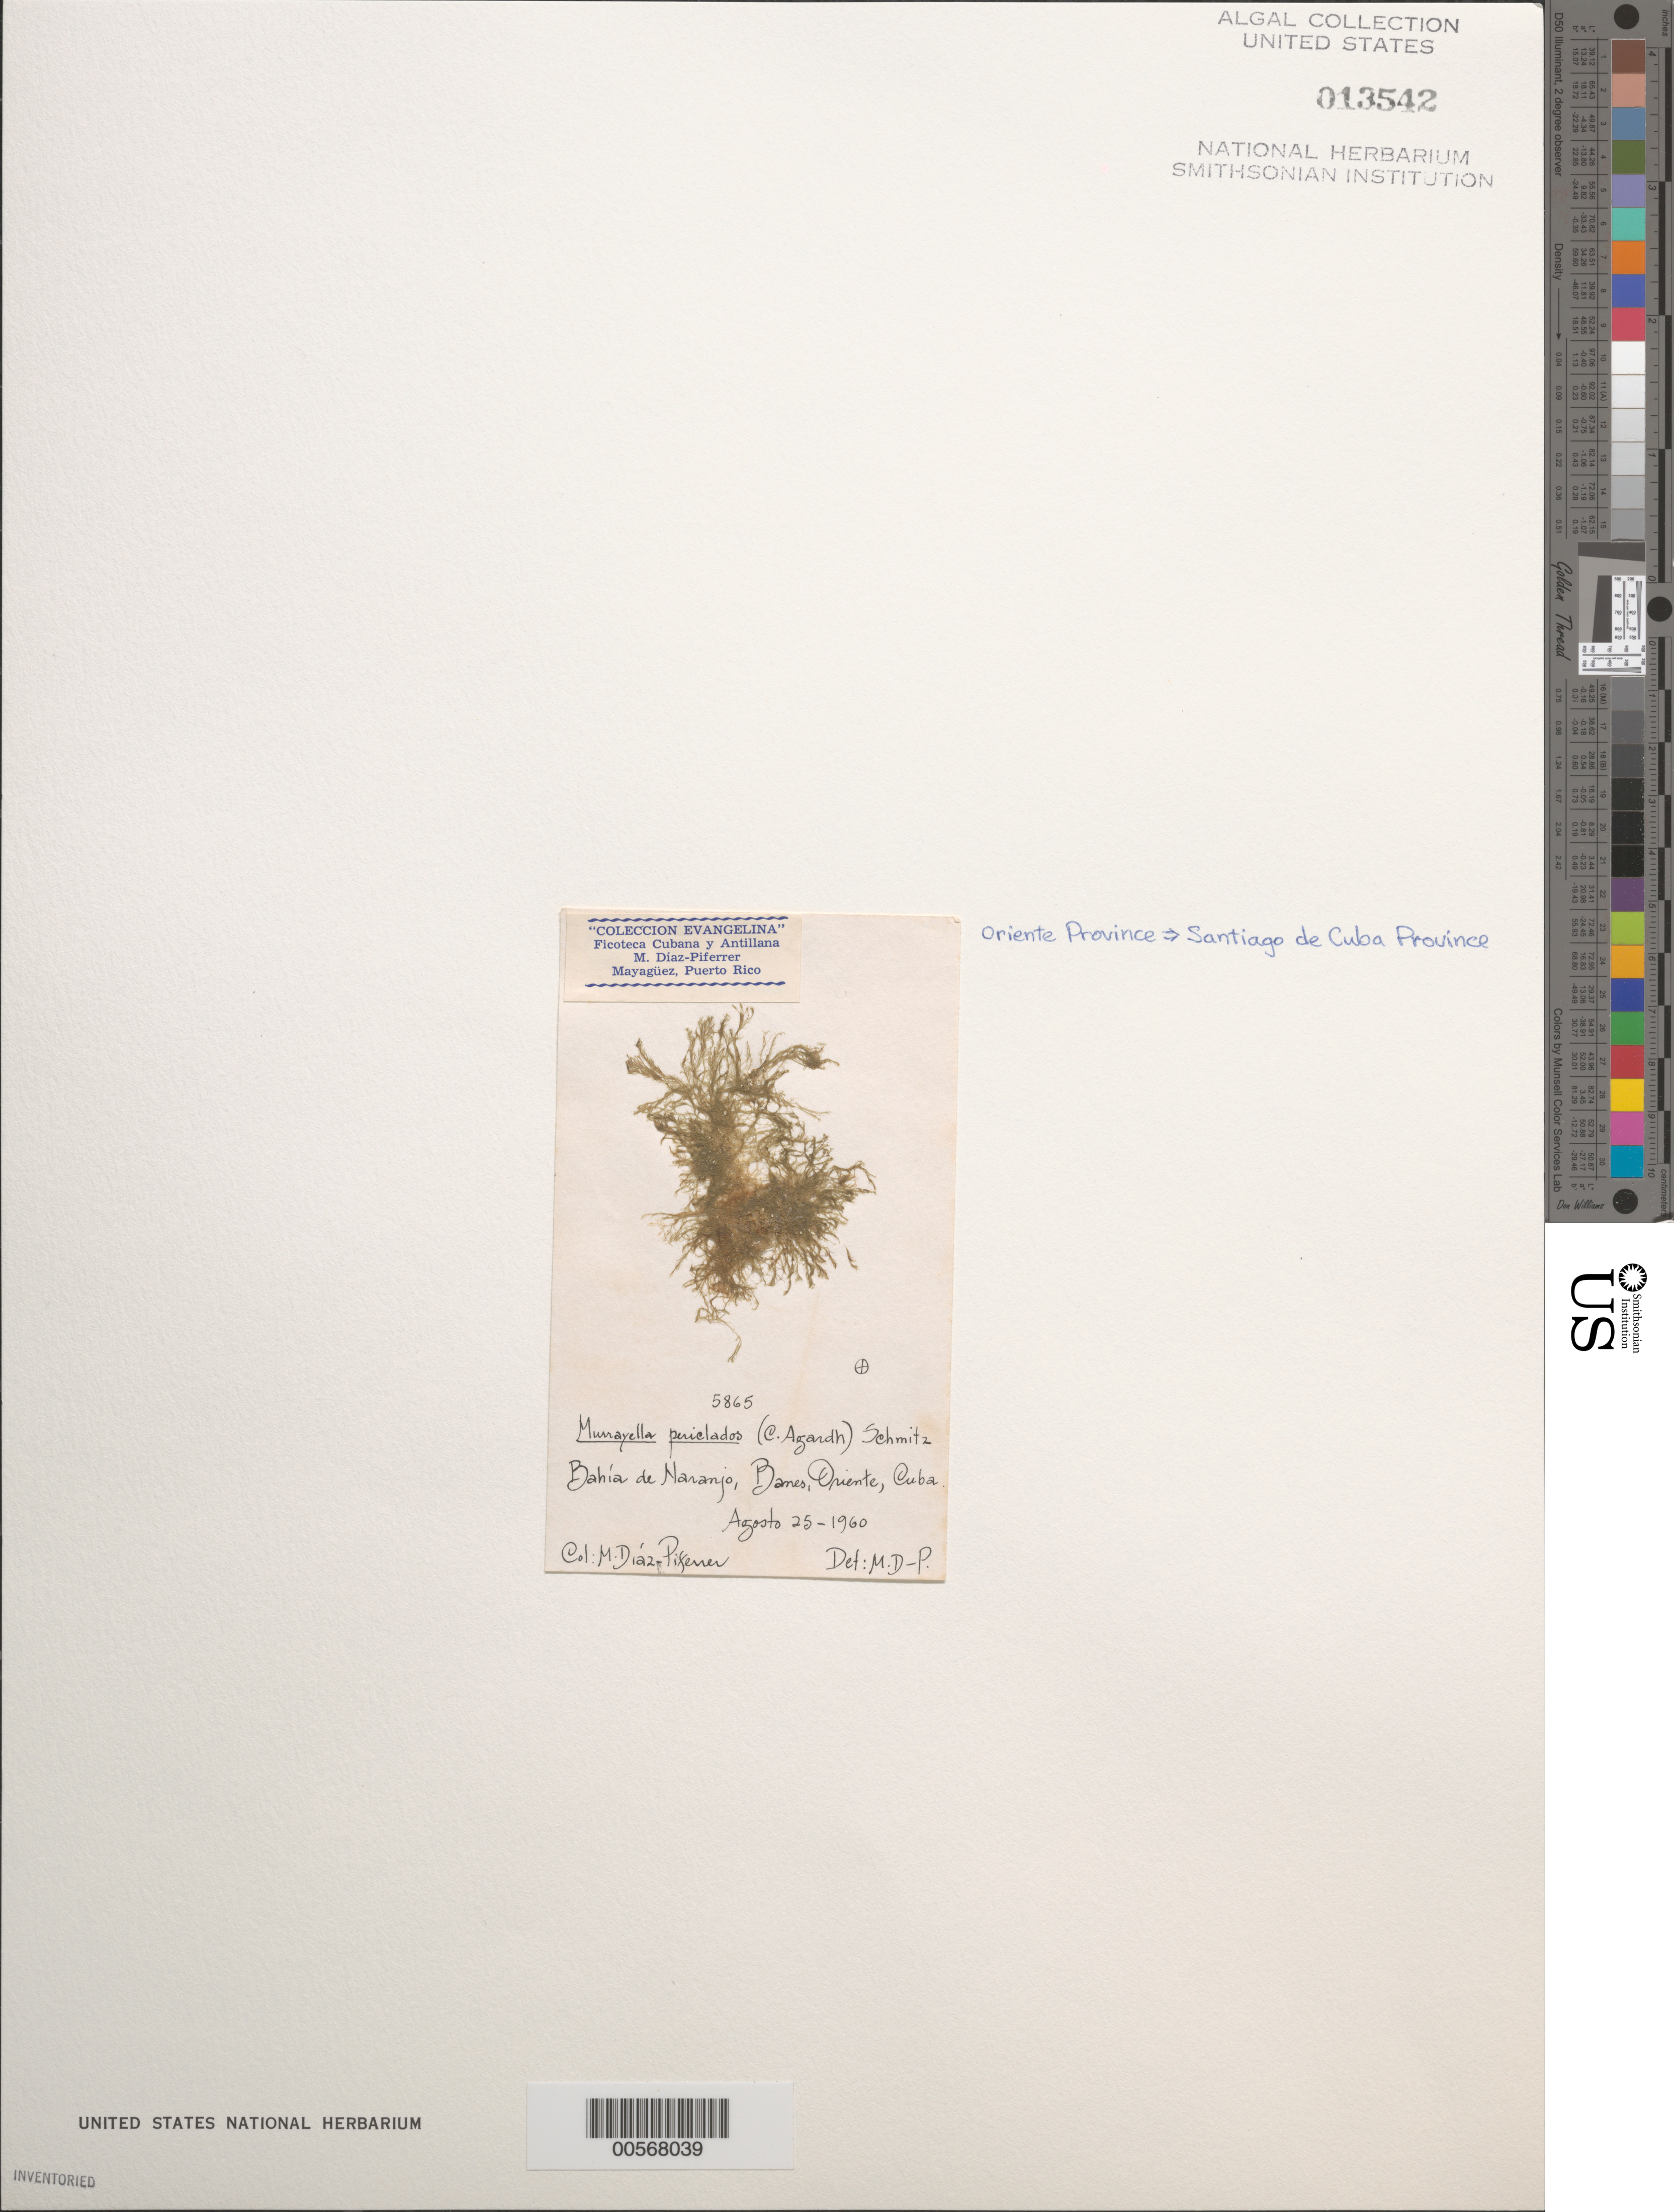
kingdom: Plantae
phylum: Rhodophyta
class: Florideophyceae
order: Ceramiales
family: Rhodomelaceae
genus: Murrayella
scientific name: Murrayella periclados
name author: (C. Agardh) F. Schmitz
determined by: Diaz-Piferrer, M.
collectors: M. Diaz-Piferrer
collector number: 5865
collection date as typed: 25 Aug 1960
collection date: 1960-08-25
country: Cuba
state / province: Santiago de Cuba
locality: Bahia de Naranjo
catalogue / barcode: US 13542